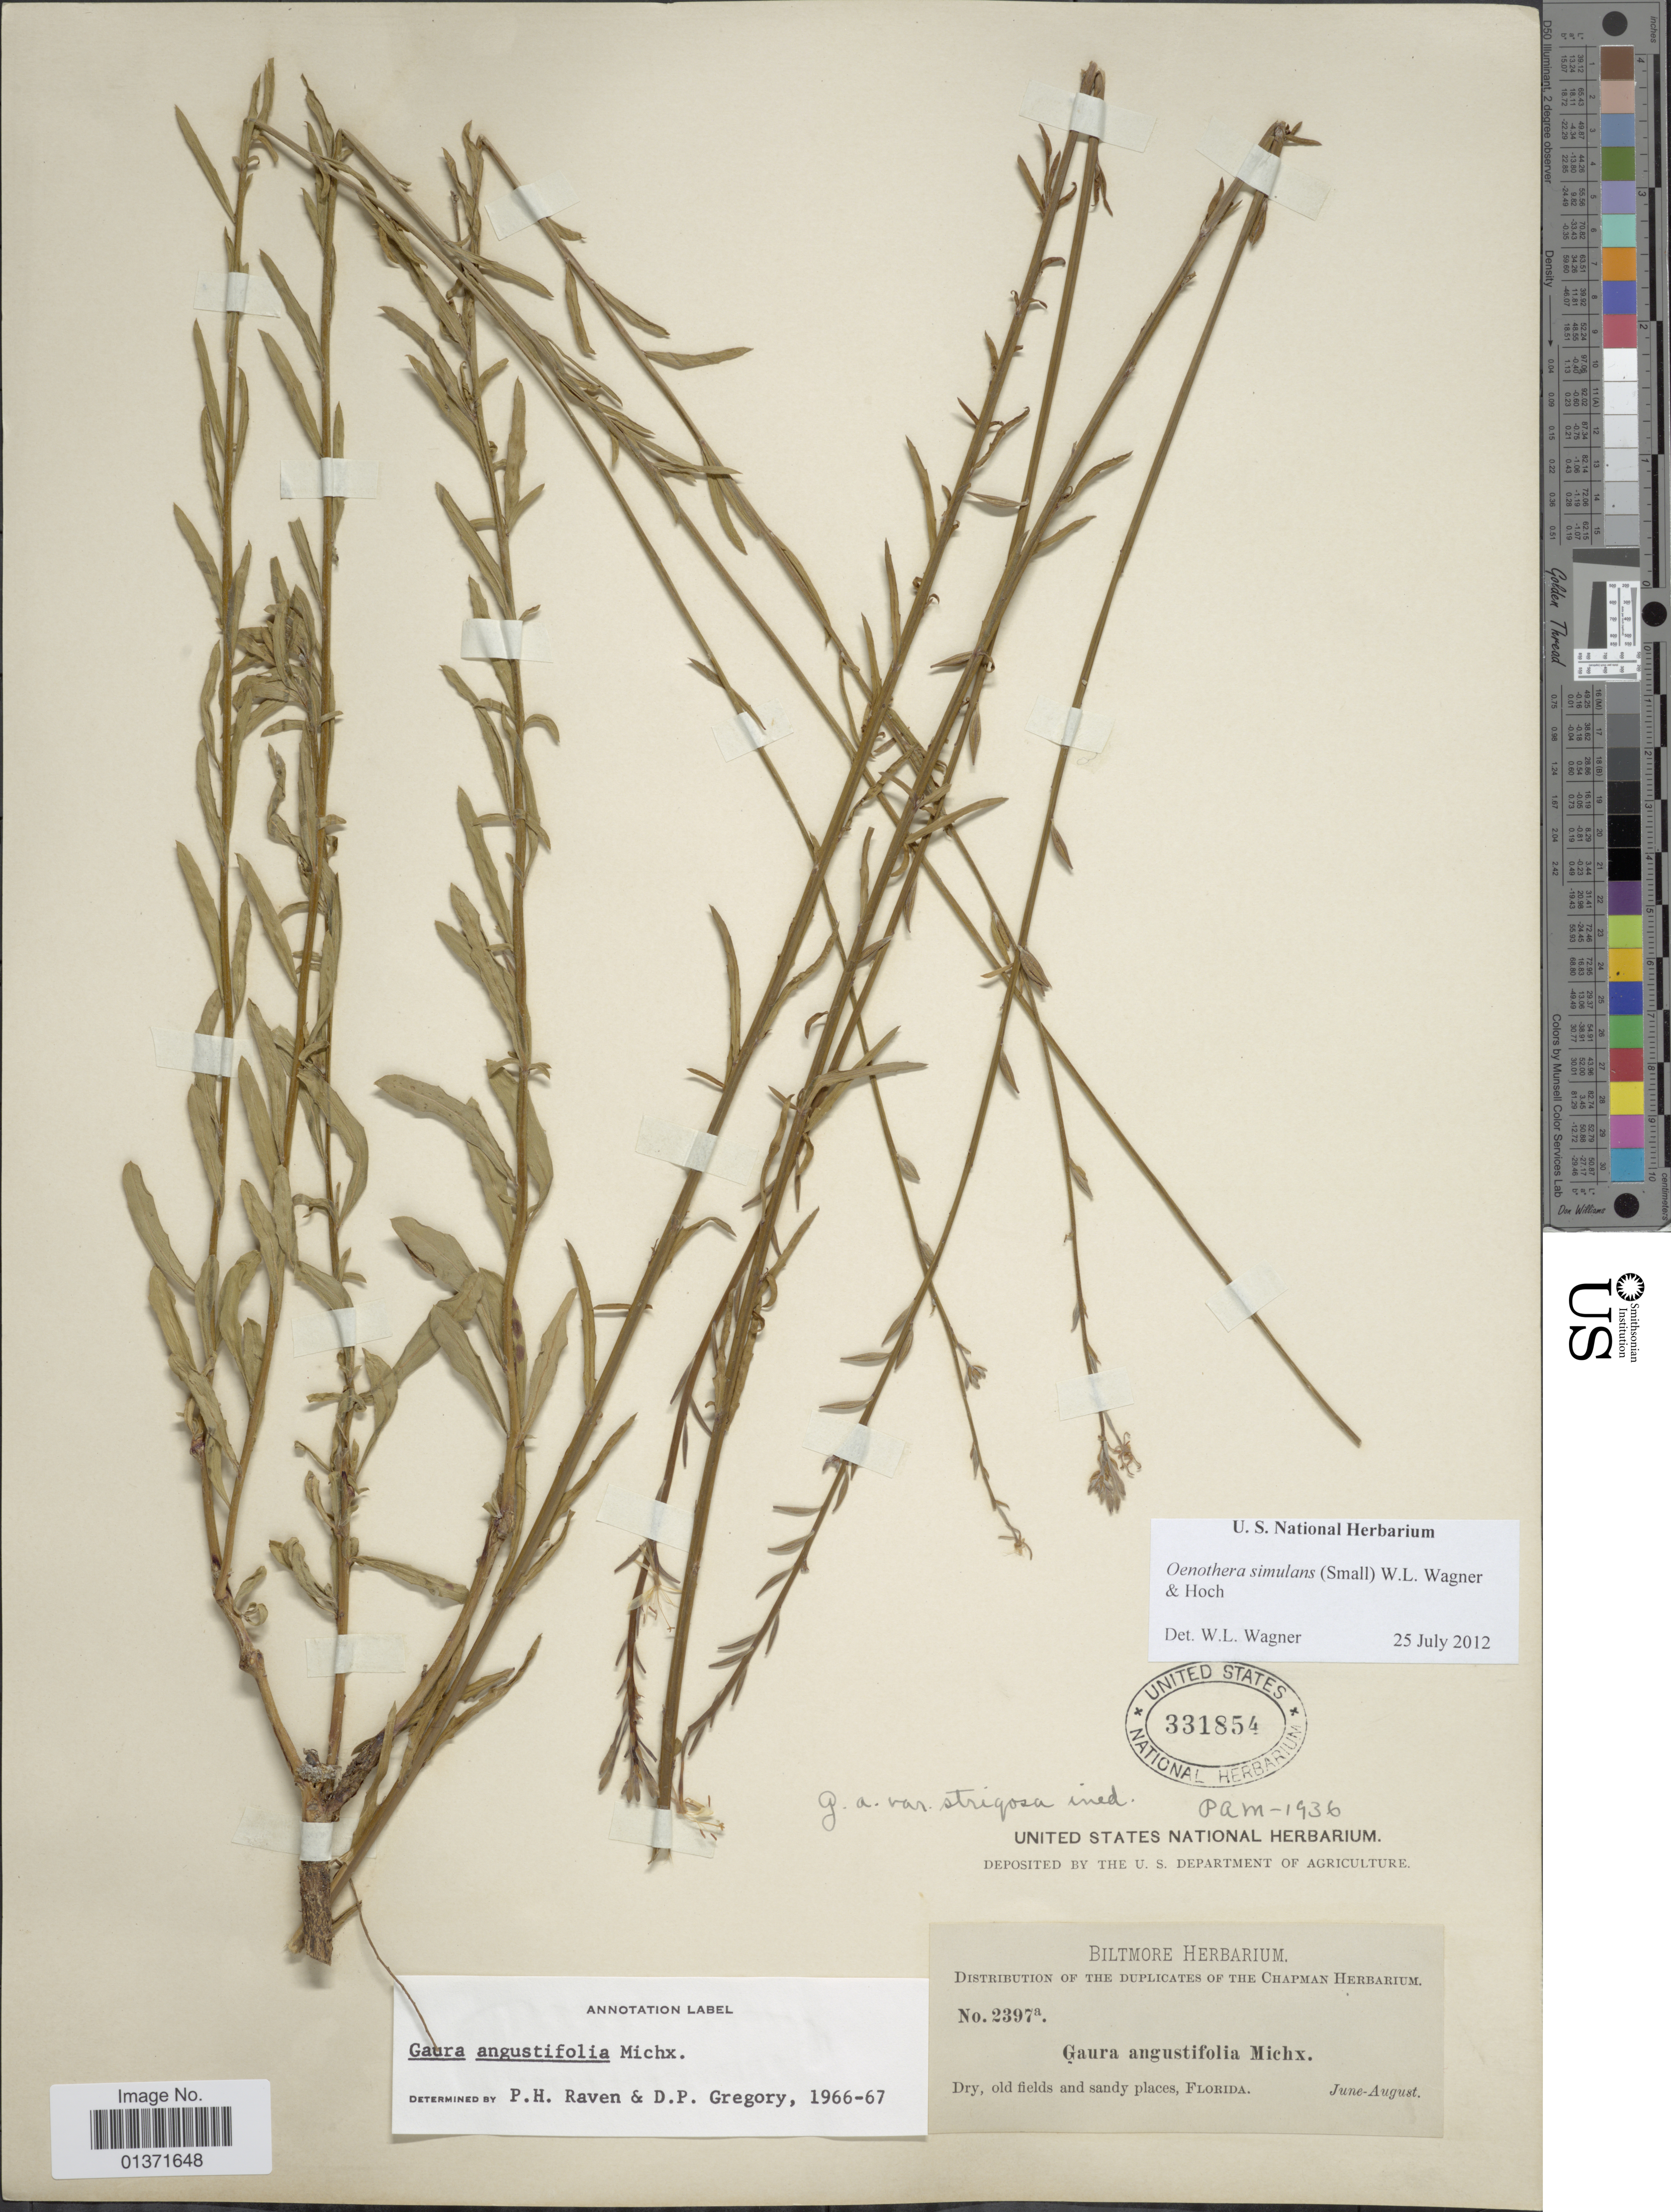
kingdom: Plantae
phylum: Tracheophyta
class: Magnoliopsida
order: Myrtales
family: Onagraceae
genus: Oenothera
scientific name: Oenothera simulans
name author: Michx.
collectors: ex herb. Biltmore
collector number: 2397a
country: United States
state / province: Florida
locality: Florida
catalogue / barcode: US 331854